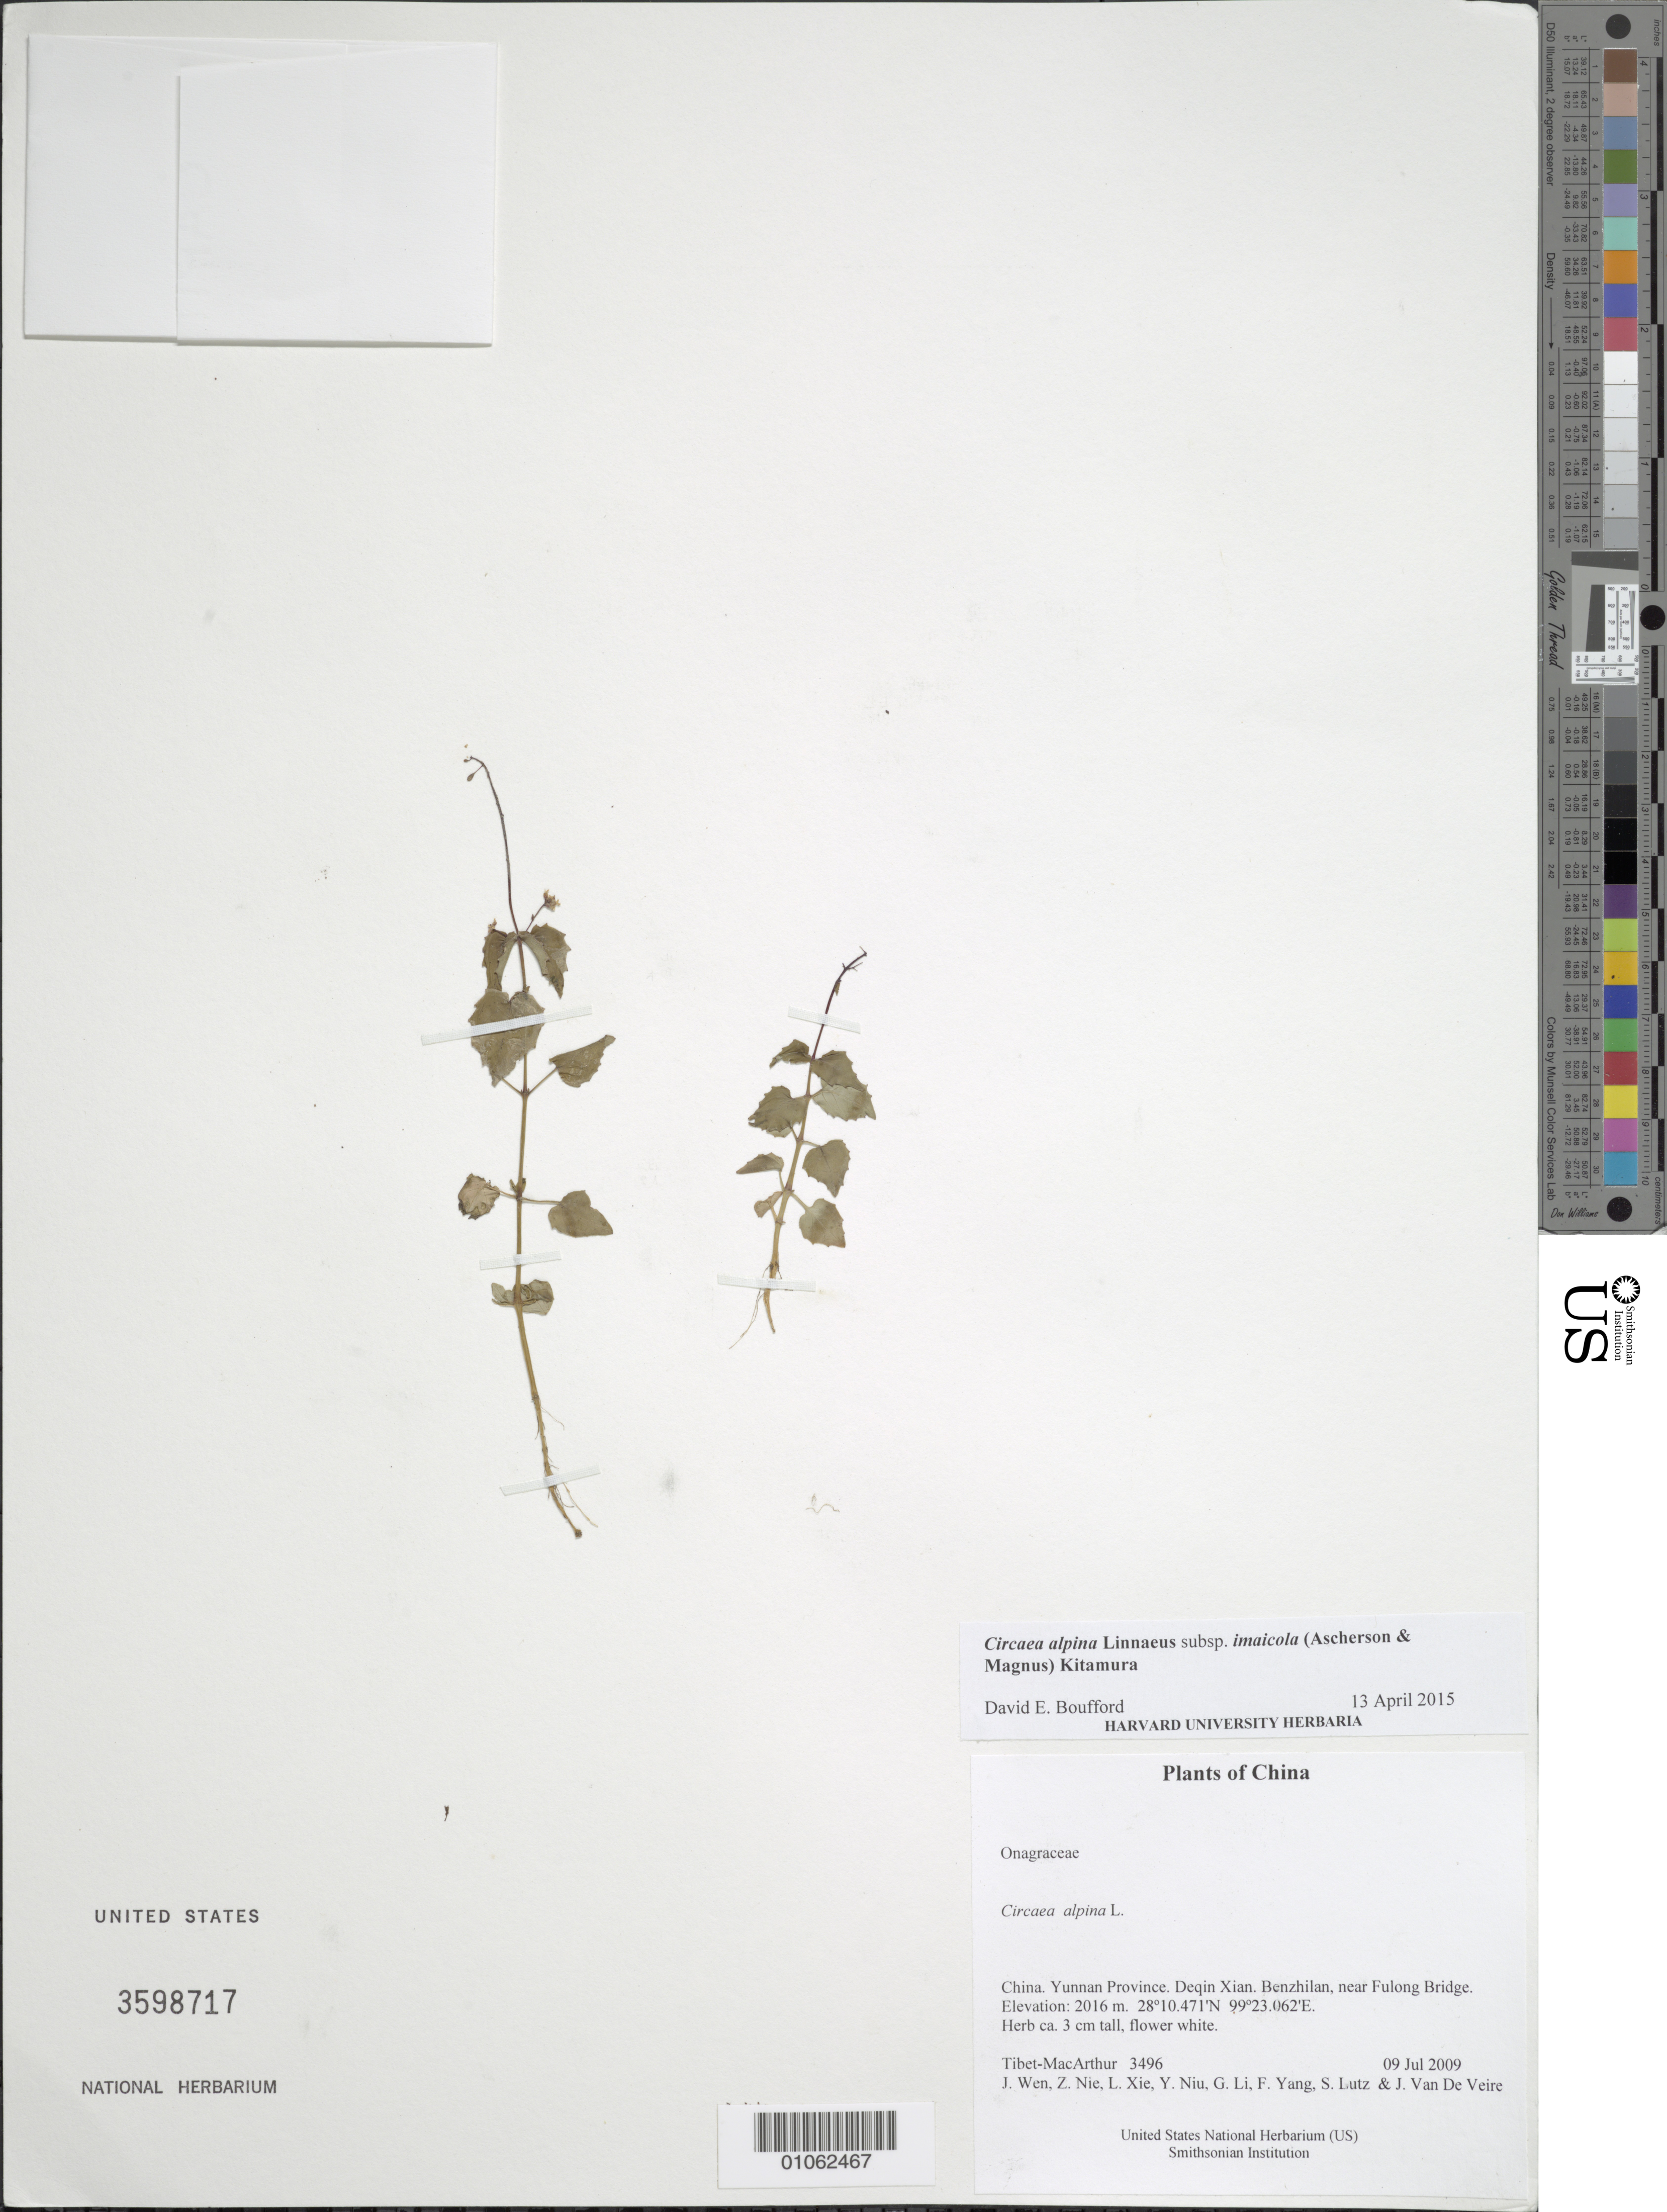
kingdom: Plantae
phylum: Tracheophyta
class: Magnoliopsida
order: Myrtales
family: Onagraceae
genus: Circaea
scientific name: Circaea alpina subsp. imaicola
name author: (Asch. & Magnus) Kitam.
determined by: Boufford, D. E.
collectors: Tibet-MacArthur, J. Wen, Z. Nie, L. Xie, Y. Niu, G. Li, F. Yang, S. Lutz & J. Van De Veire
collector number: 3496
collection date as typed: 09 Jul 2009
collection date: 2009-07-09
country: China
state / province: Yunnan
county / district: Deqin Xian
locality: Benzhilan, near Fulong Bridge.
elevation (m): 2016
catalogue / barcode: US 3598717